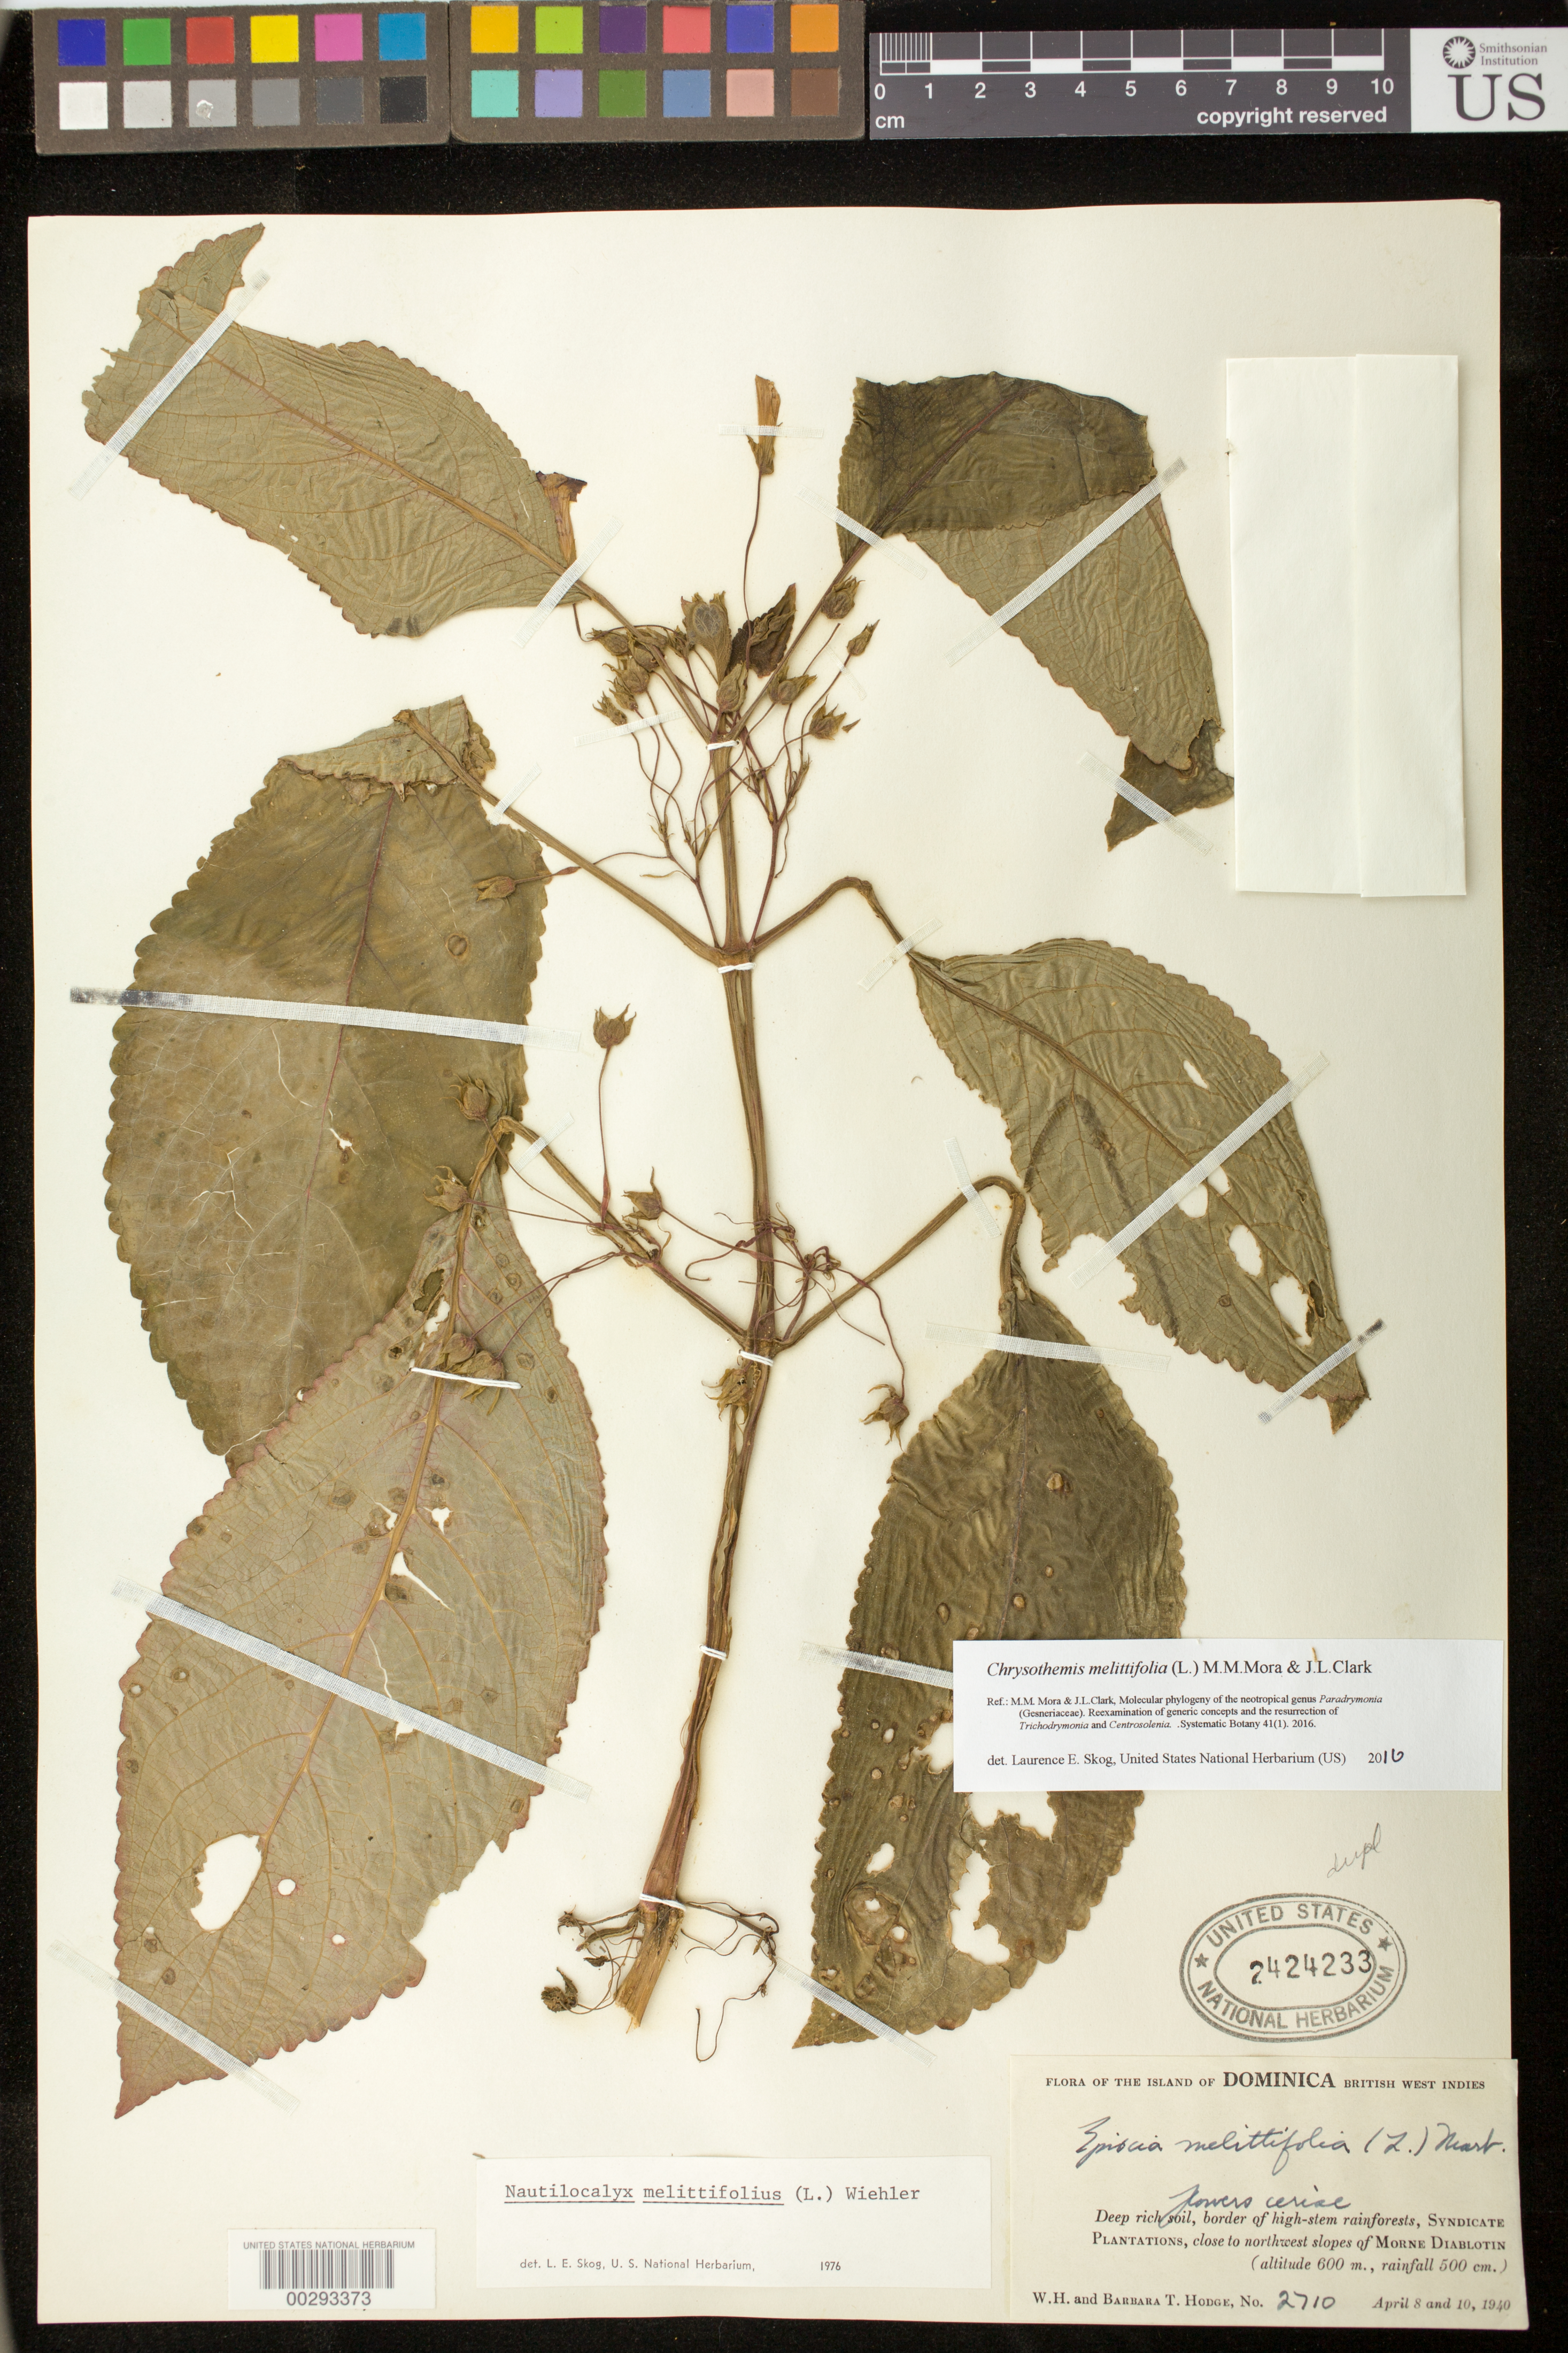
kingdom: Plantae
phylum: Tracheophyta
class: Magnoliopsida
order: Lamiales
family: Gesneriaceae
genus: Chrysothemis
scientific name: Chrysothemis melittifolia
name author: (L.) M.M. Mora & J.L. Clark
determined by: Skog, Laurence E.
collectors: W. Hodge & B. Hodge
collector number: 2710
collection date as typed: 8-10 Apr 1940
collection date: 1940-04-08/1940-04-10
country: Dominica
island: Dominica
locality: Morne Diablotin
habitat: Rainforest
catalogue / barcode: US 2424233